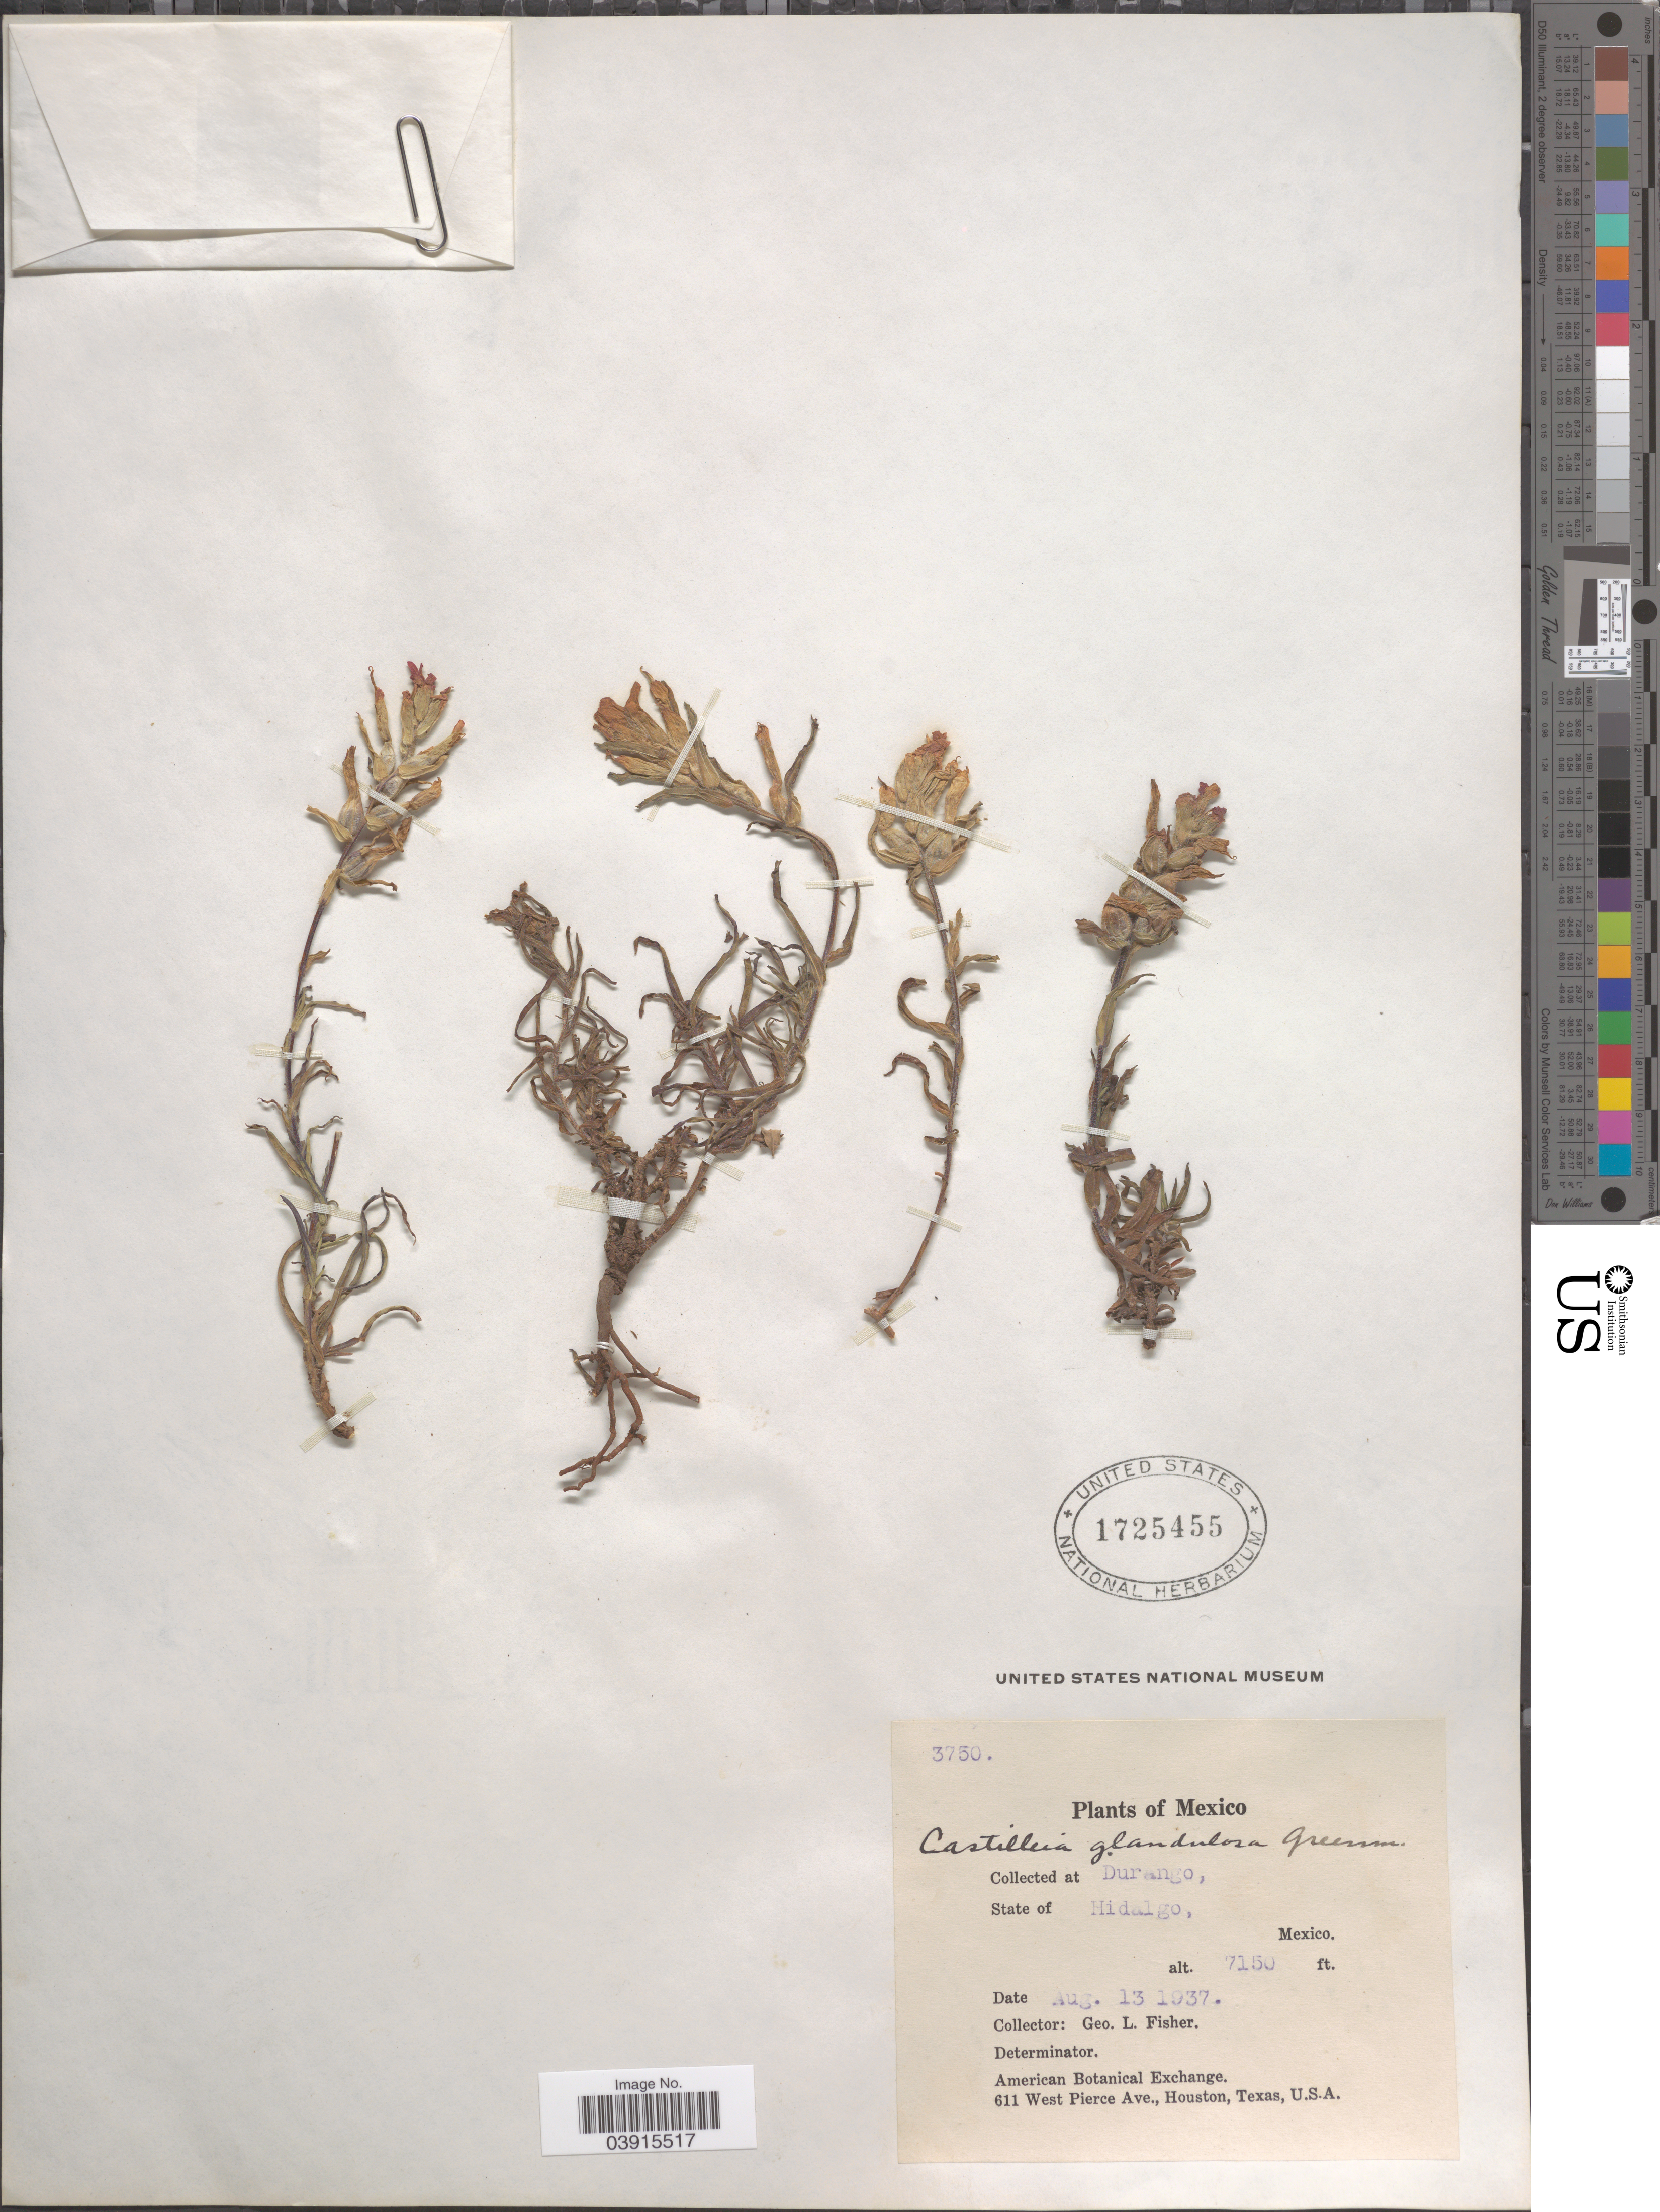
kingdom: Plantae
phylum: Tracheophyta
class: Magnoliopsida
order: Lamiales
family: Orobanchaceae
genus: Castilleja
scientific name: Castilleja scorzonerifolia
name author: Kunth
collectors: G. L. Fisher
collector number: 3750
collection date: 1937-08-13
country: Mexico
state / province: Hidalgo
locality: Durango. State of Hidalgo.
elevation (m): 2179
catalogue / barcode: US 1725455